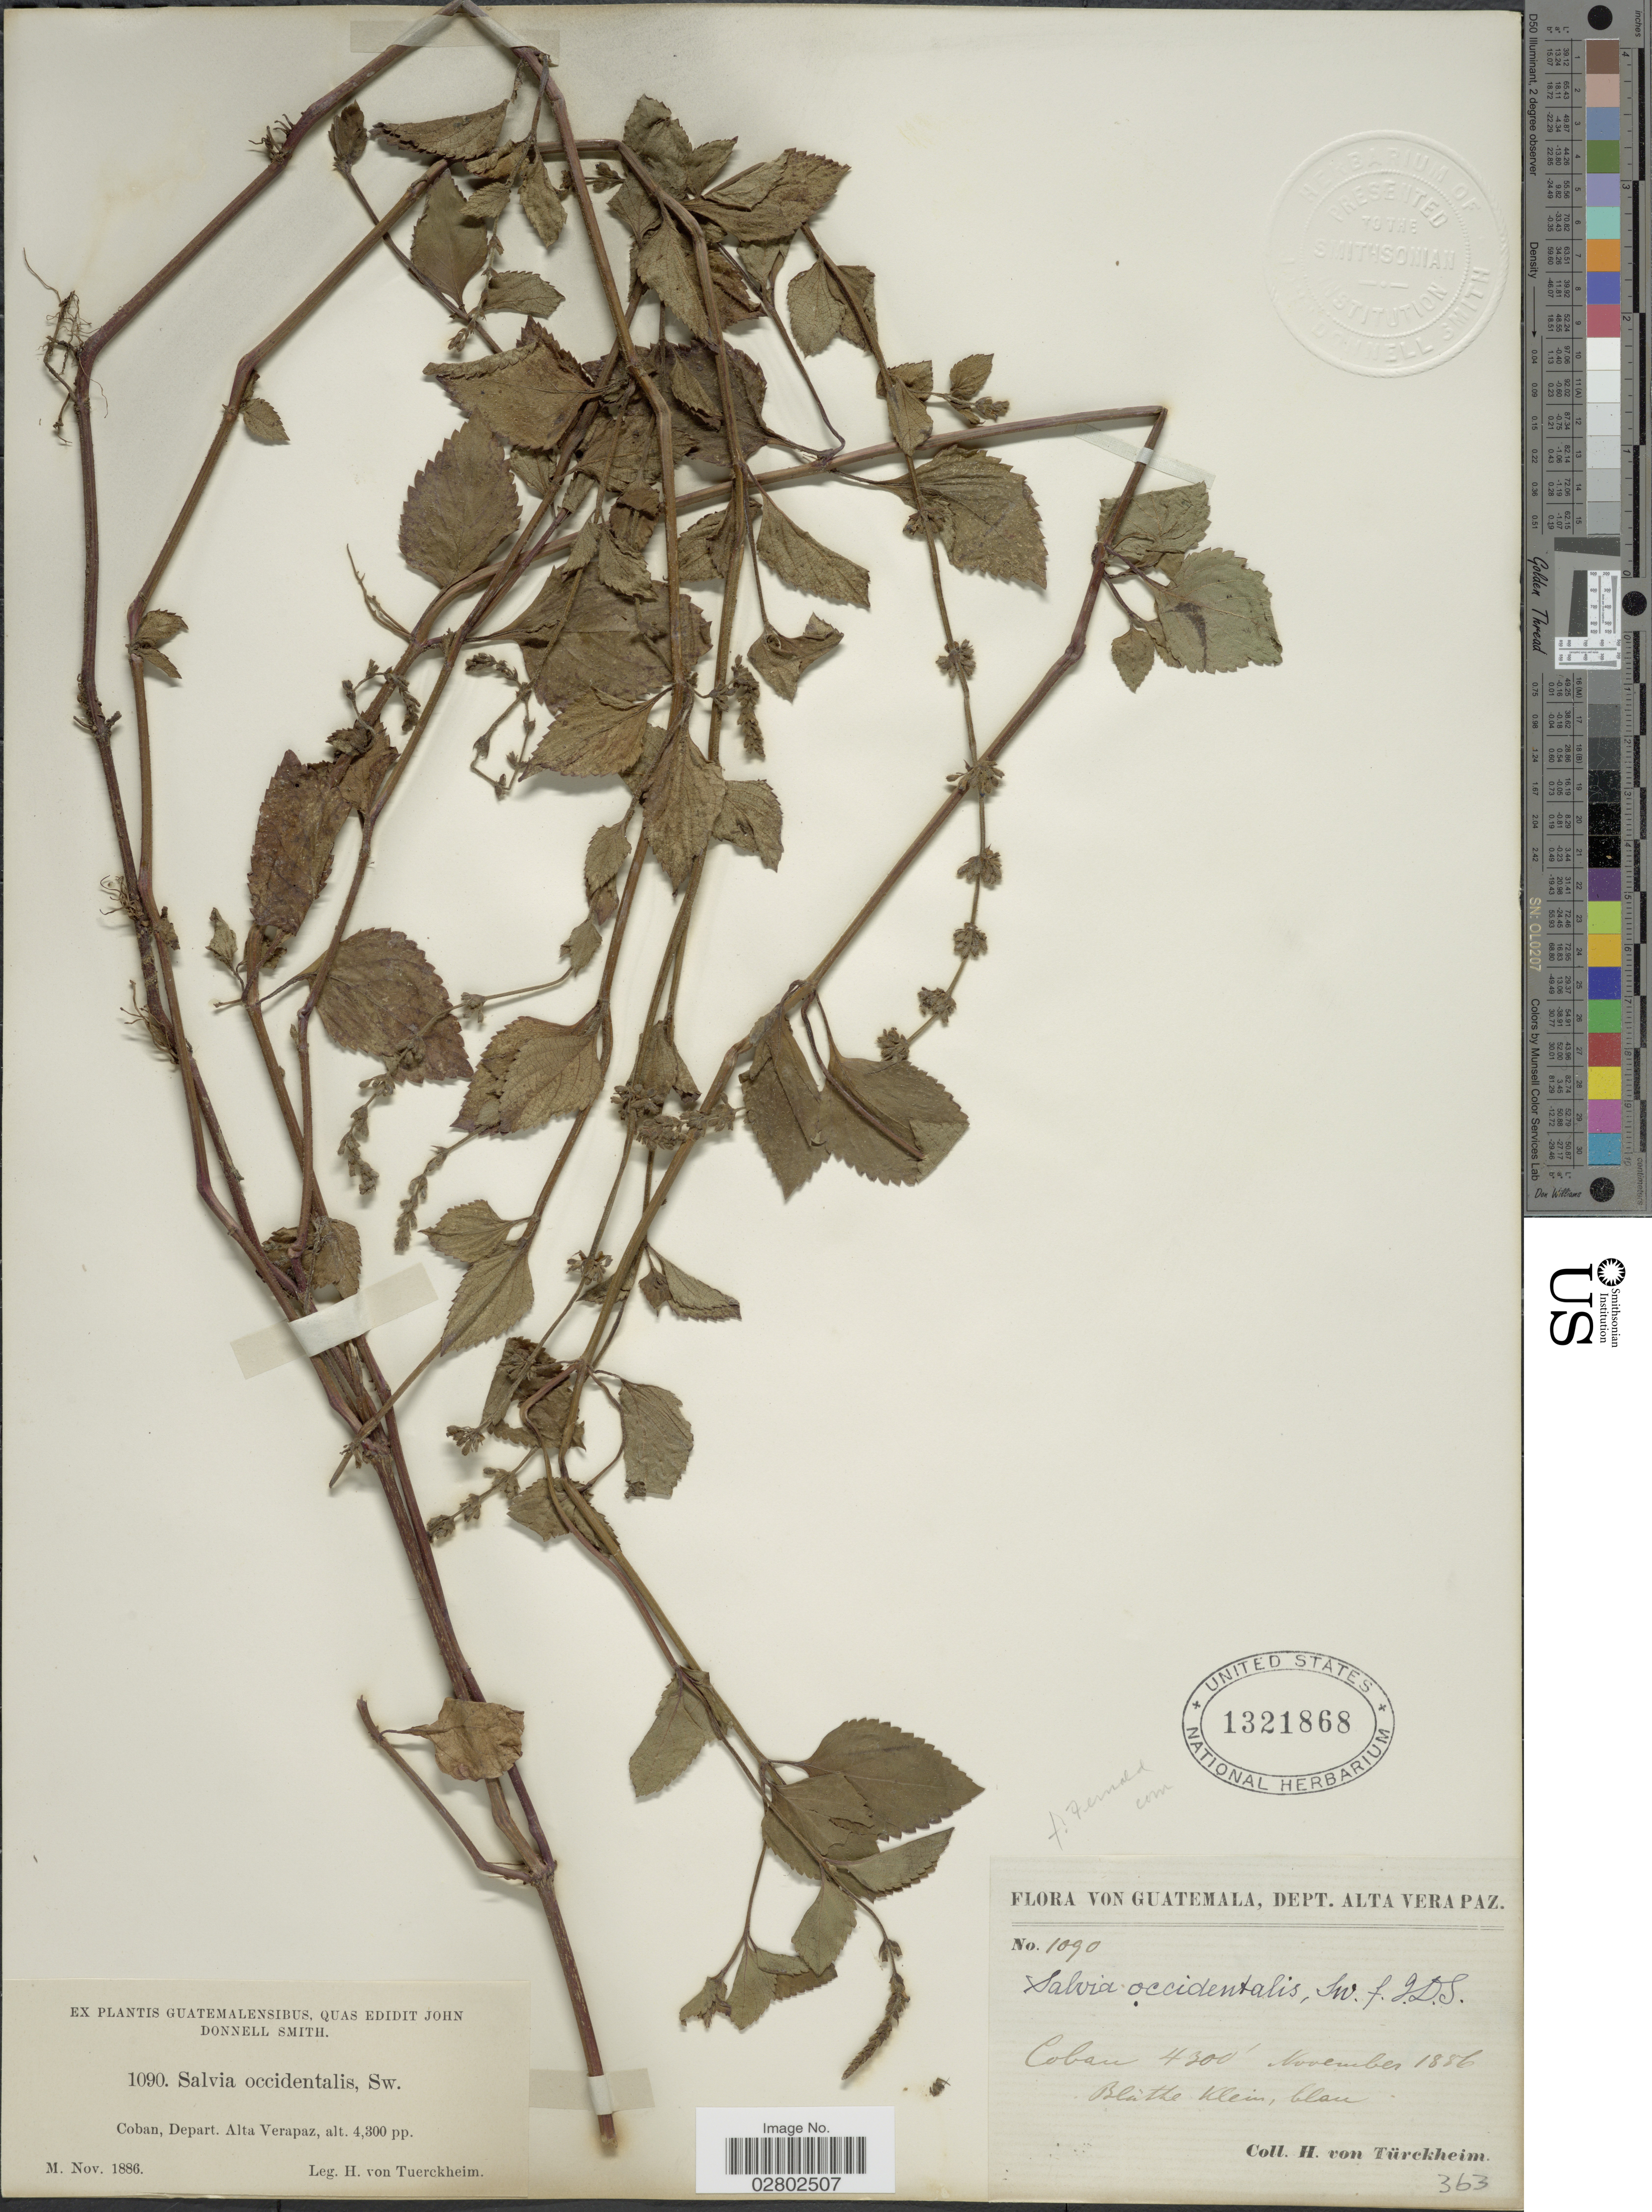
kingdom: Plantae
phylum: Tracheophyta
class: Magnoliopsida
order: Lamiales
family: Lamiaceae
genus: Salvia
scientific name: Salvia occidentalis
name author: Sw.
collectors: H. von Türckheim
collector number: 1090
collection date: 1886-11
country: Guatemala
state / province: Alta Verapaz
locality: Coban, Depart. Alta Verapaz.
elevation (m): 1311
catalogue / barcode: US 1321868